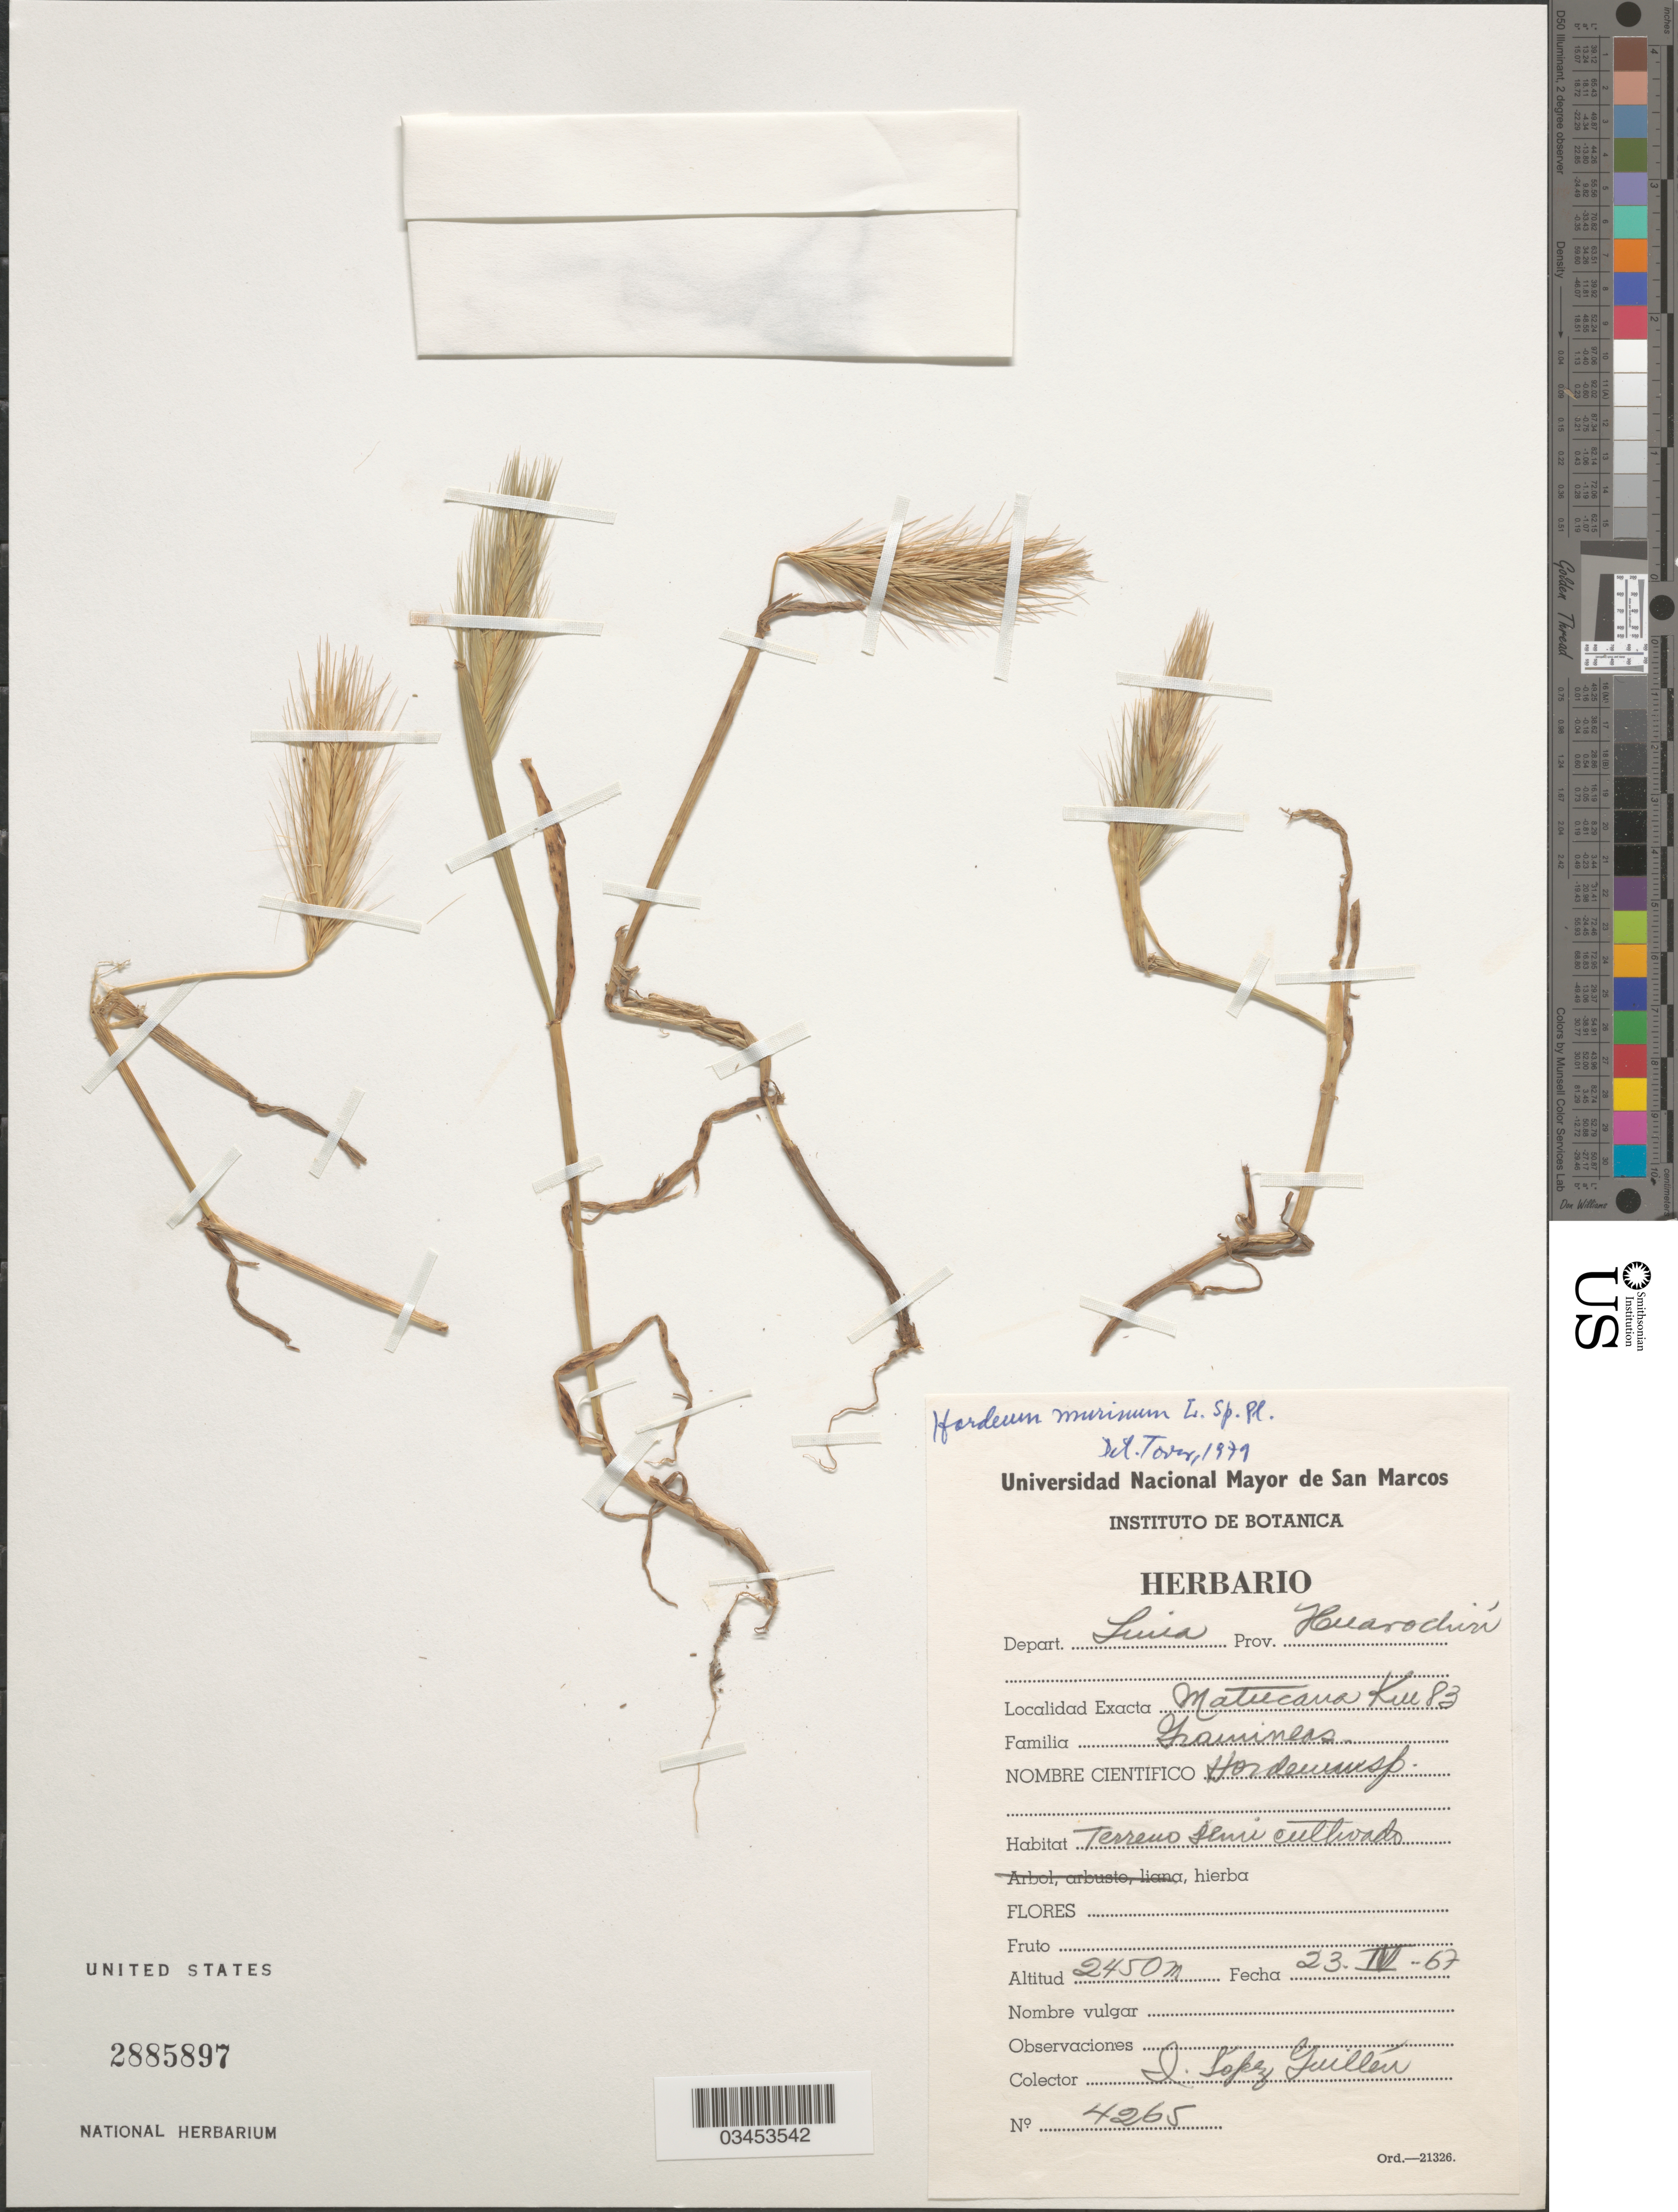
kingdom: Plantae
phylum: Tracheophyta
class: Liliopsida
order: Poales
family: Poaceae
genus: Hordeum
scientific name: Hordeum murinum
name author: L.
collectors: J. López Guillén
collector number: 4265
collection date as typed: Transcribed d/m/y: 23/4/67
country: Peru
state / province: Lima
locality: Depart. Lucia. Prov. Huarochiri. Matucana.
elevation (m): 2450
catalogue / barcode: US 2885897